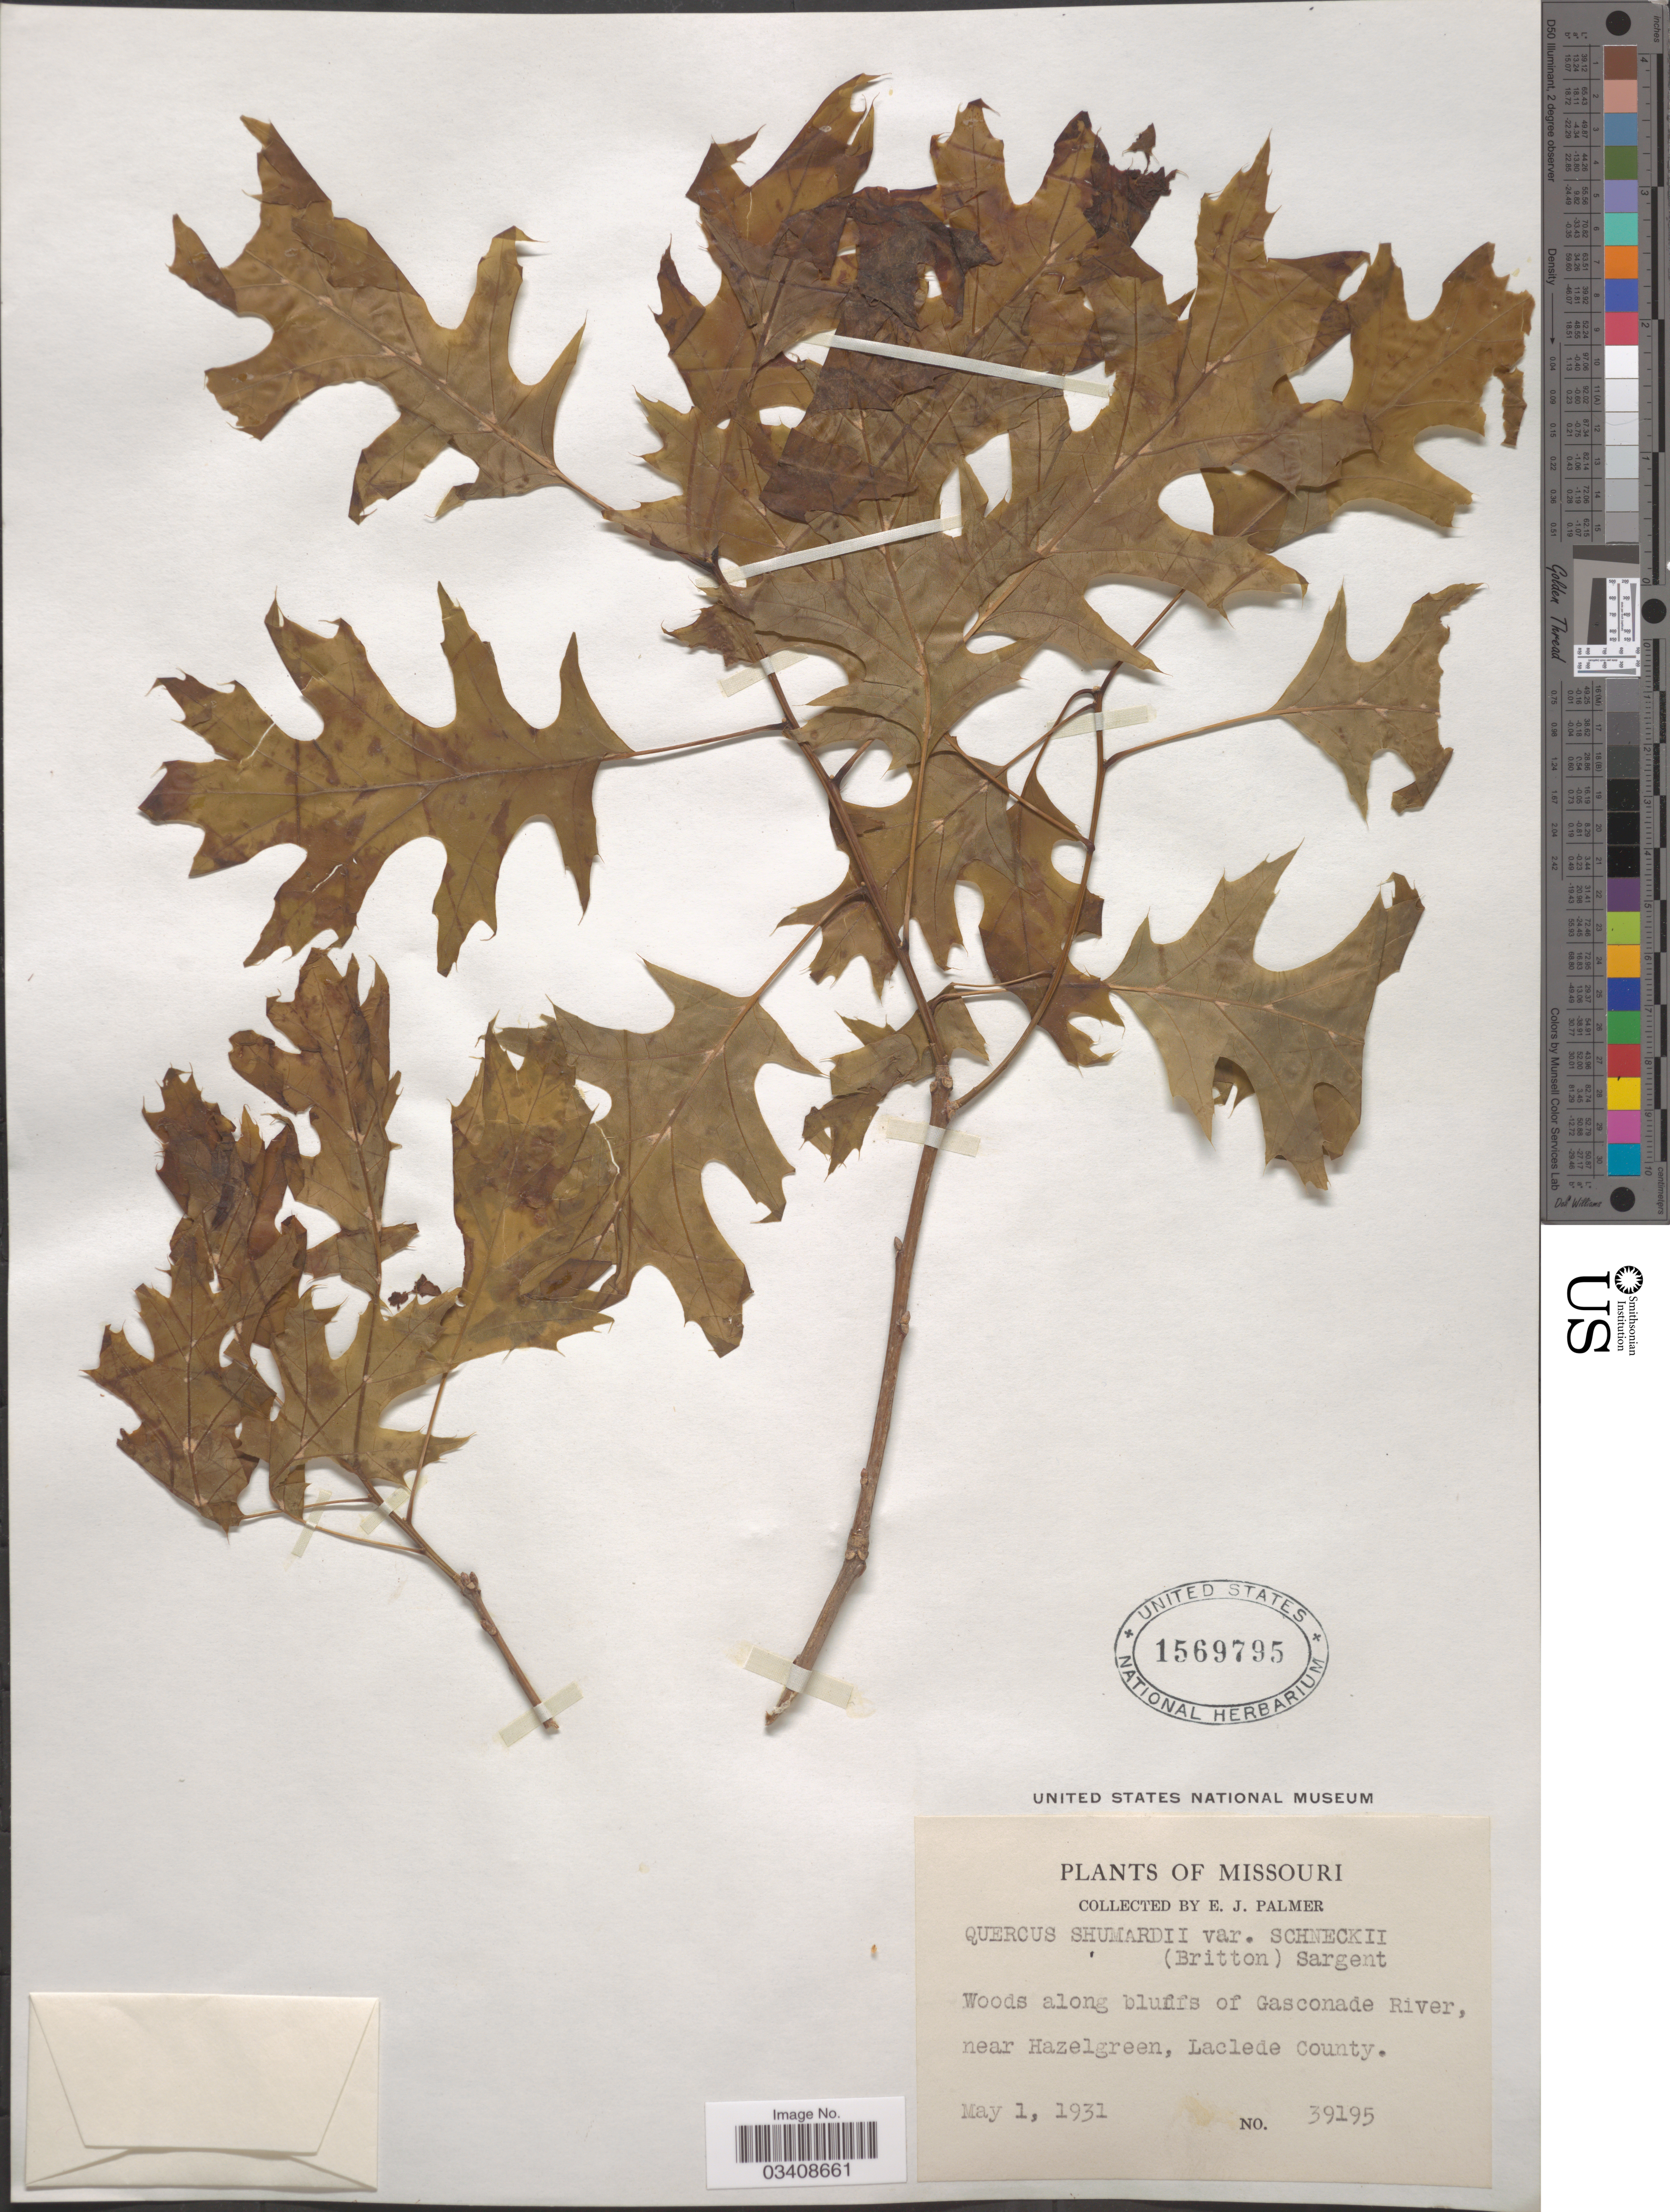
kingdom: Plantae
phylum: Tracheophyta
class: Magnoliopsida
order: Fagales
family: Fagaceae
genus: Quercus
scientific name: Quercus shumardii var. schneckii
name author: (Britton) Sarg.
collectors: E. J. Palmer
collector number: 39195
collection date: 1931-05-01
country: United States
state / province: Missouri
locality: Near Hazelgreen, Laclede County.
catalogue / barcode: US 1569795